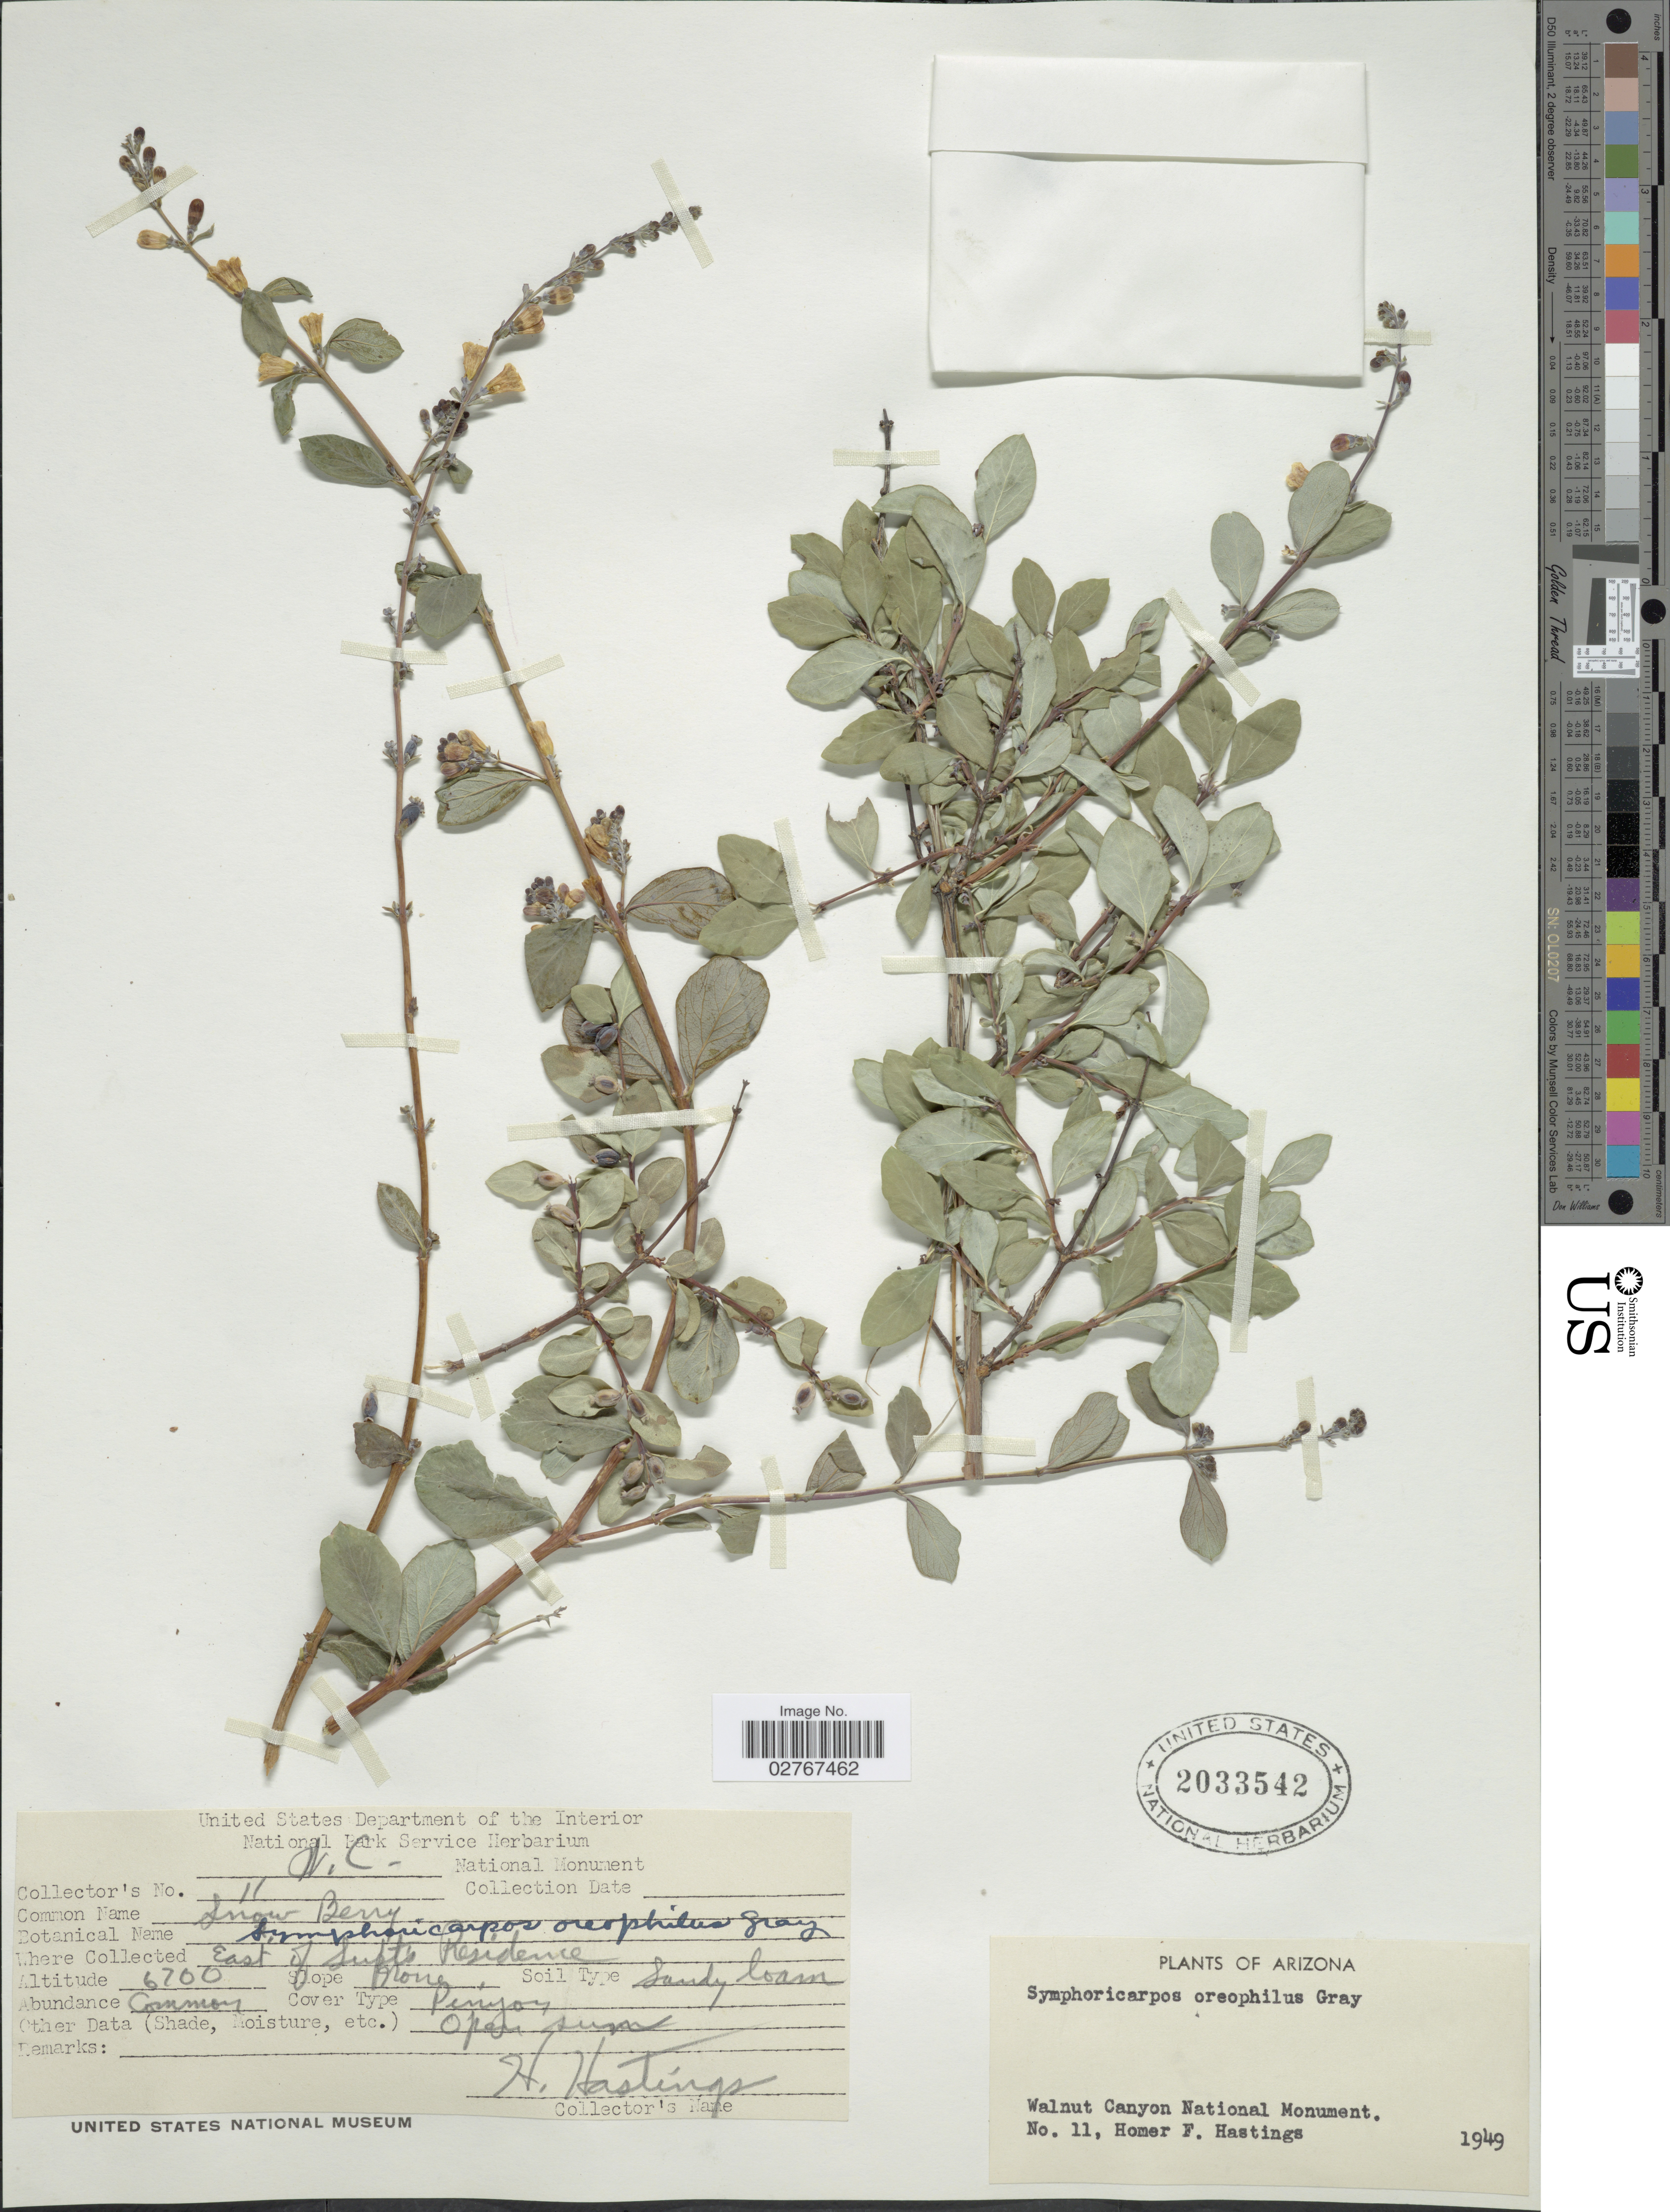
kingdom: Plantae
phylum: Tracheophyta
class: Magnoliopsida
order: Dipsacales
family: Caprifoliaceae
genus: Symphoricarpos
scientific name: Symphoricarpos oreophilus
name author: A. Gray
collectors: H. Hastings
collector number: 11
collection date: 1949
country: United States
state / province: Arizona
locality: Walnut Canyon National Monument, East of Supt's Residence.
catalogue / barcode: US 2033542